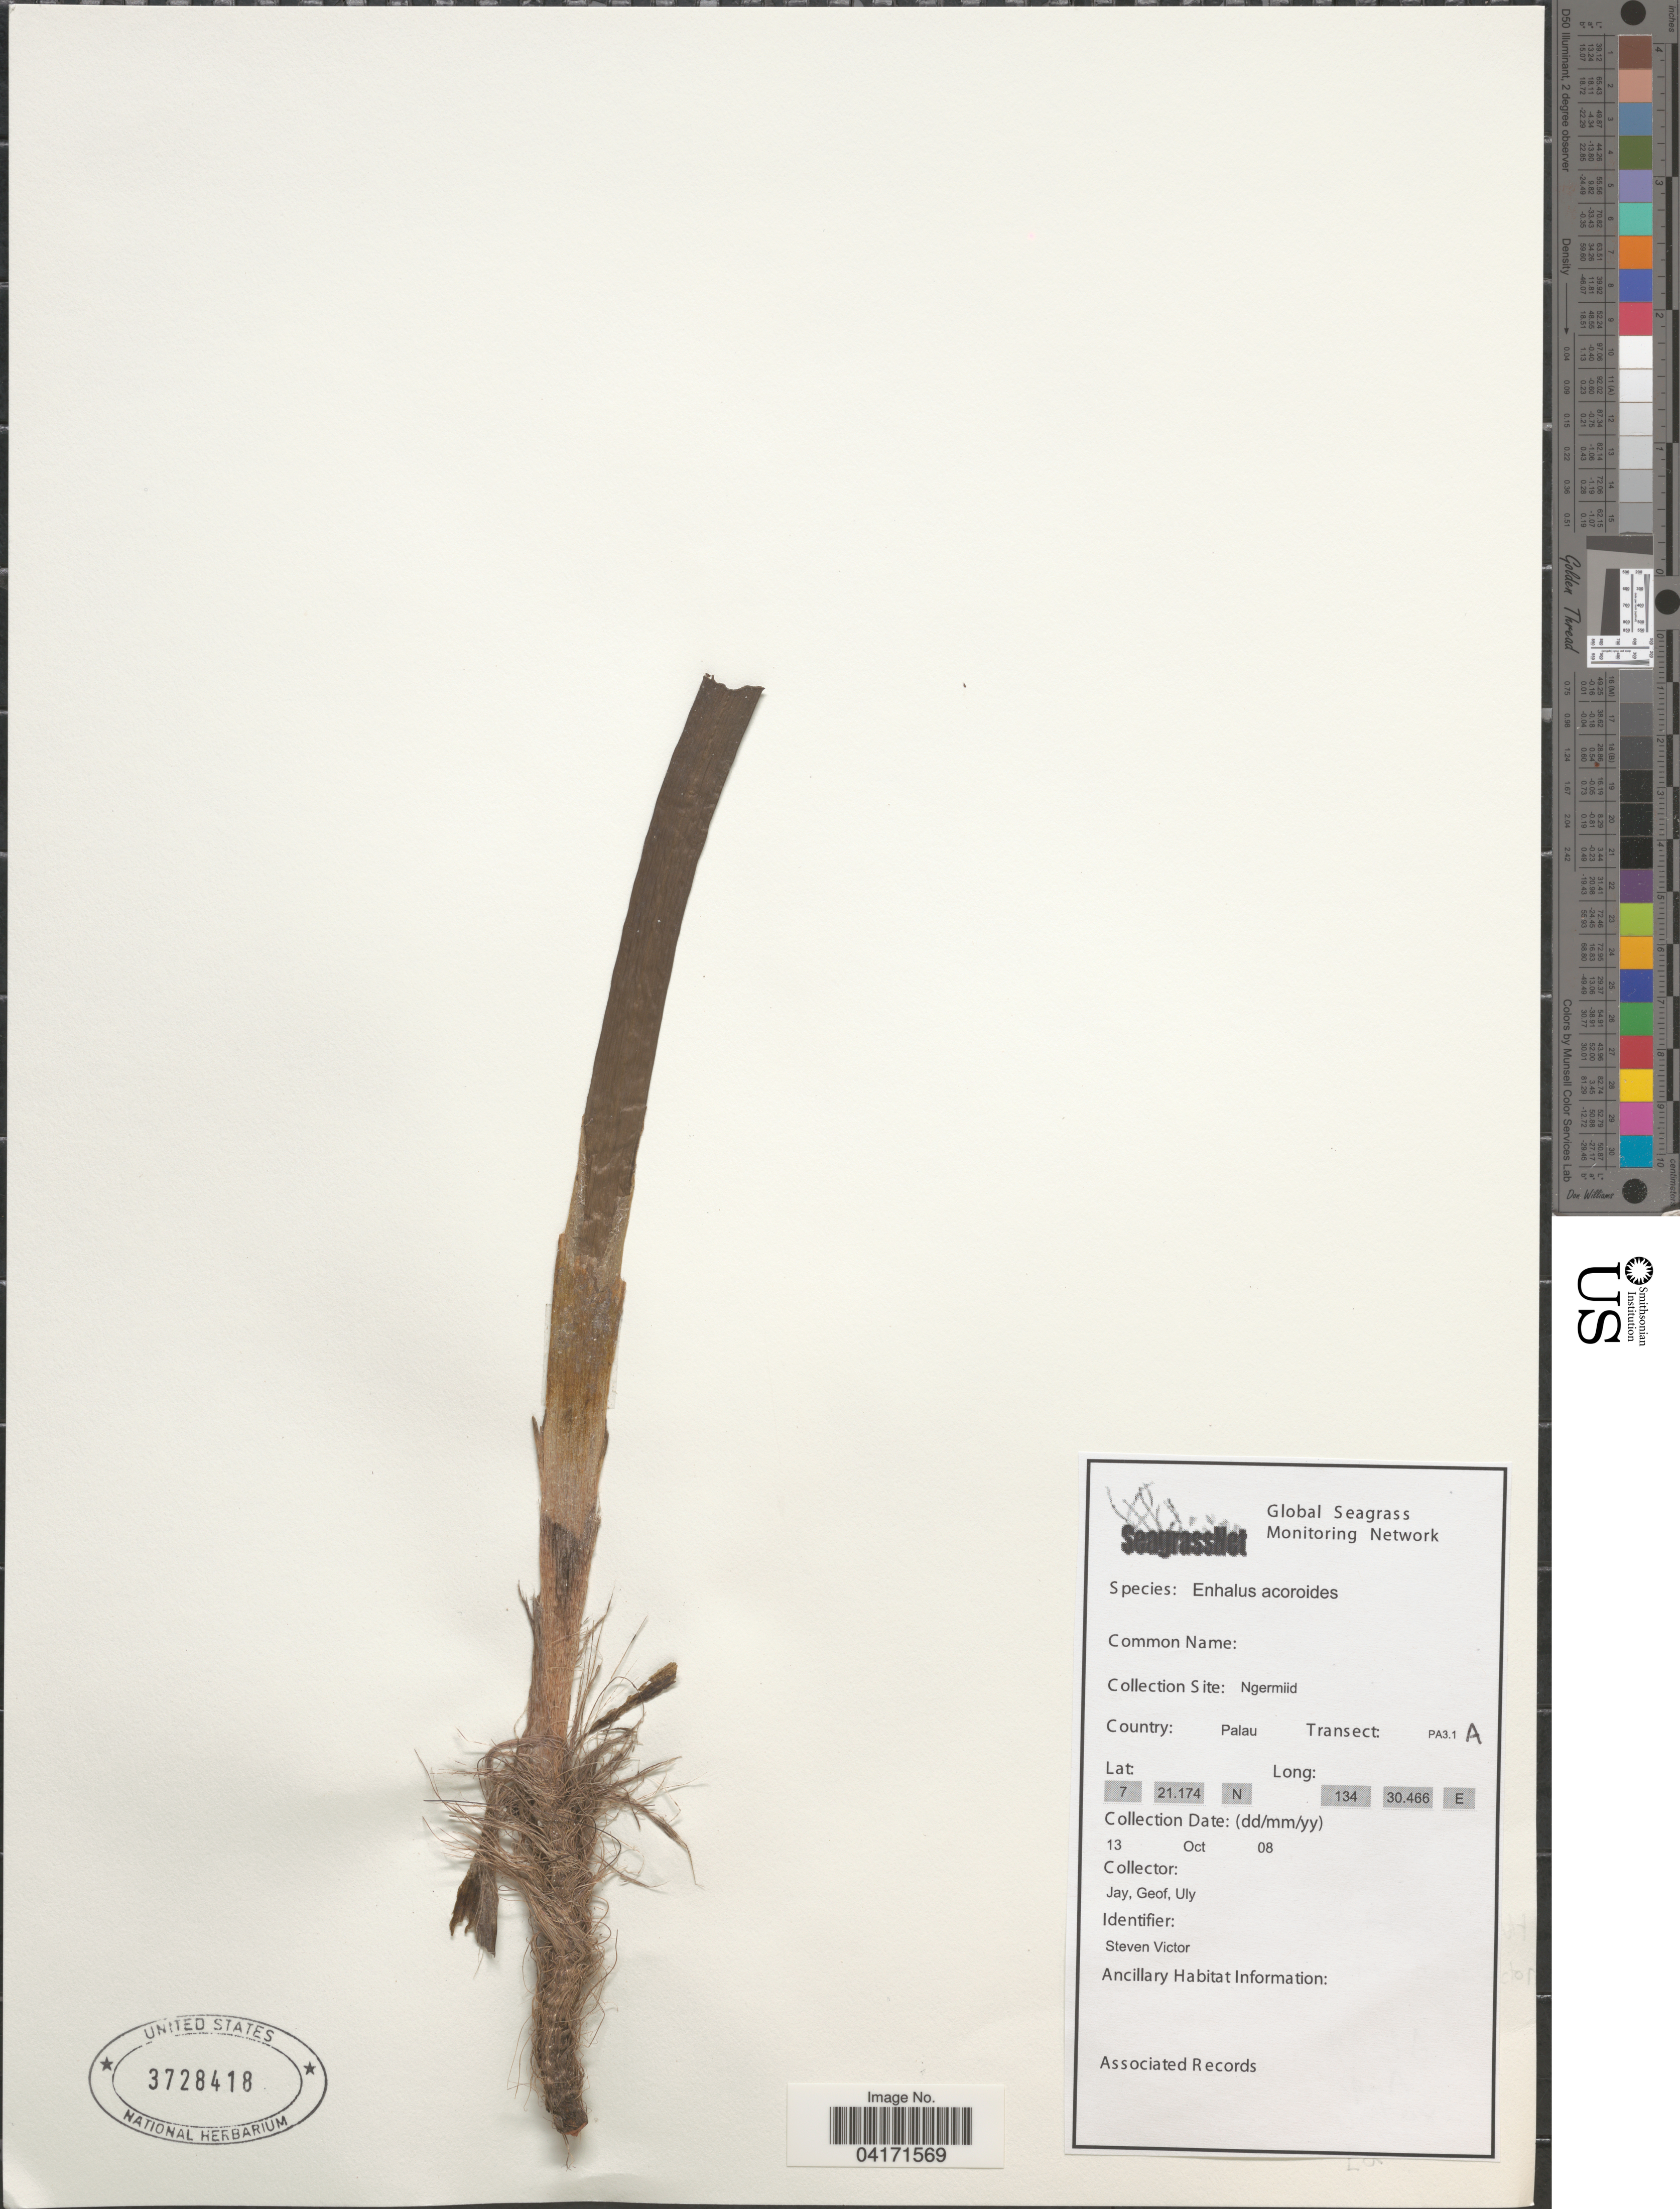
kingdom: Plantae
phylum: Tracheophyta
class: Liliopsida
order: Alismatales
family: Hydrocharitaceae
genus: Enhalus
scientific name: Enhalus acoroides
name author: (L. f.) Royle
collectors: Jay, Geof & Uly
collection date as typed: Transcribed d/m/y: 13/10/8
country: Palau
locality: Ngermiid. Palau. Transect: PA3.1 A.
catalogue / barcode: US 3728418